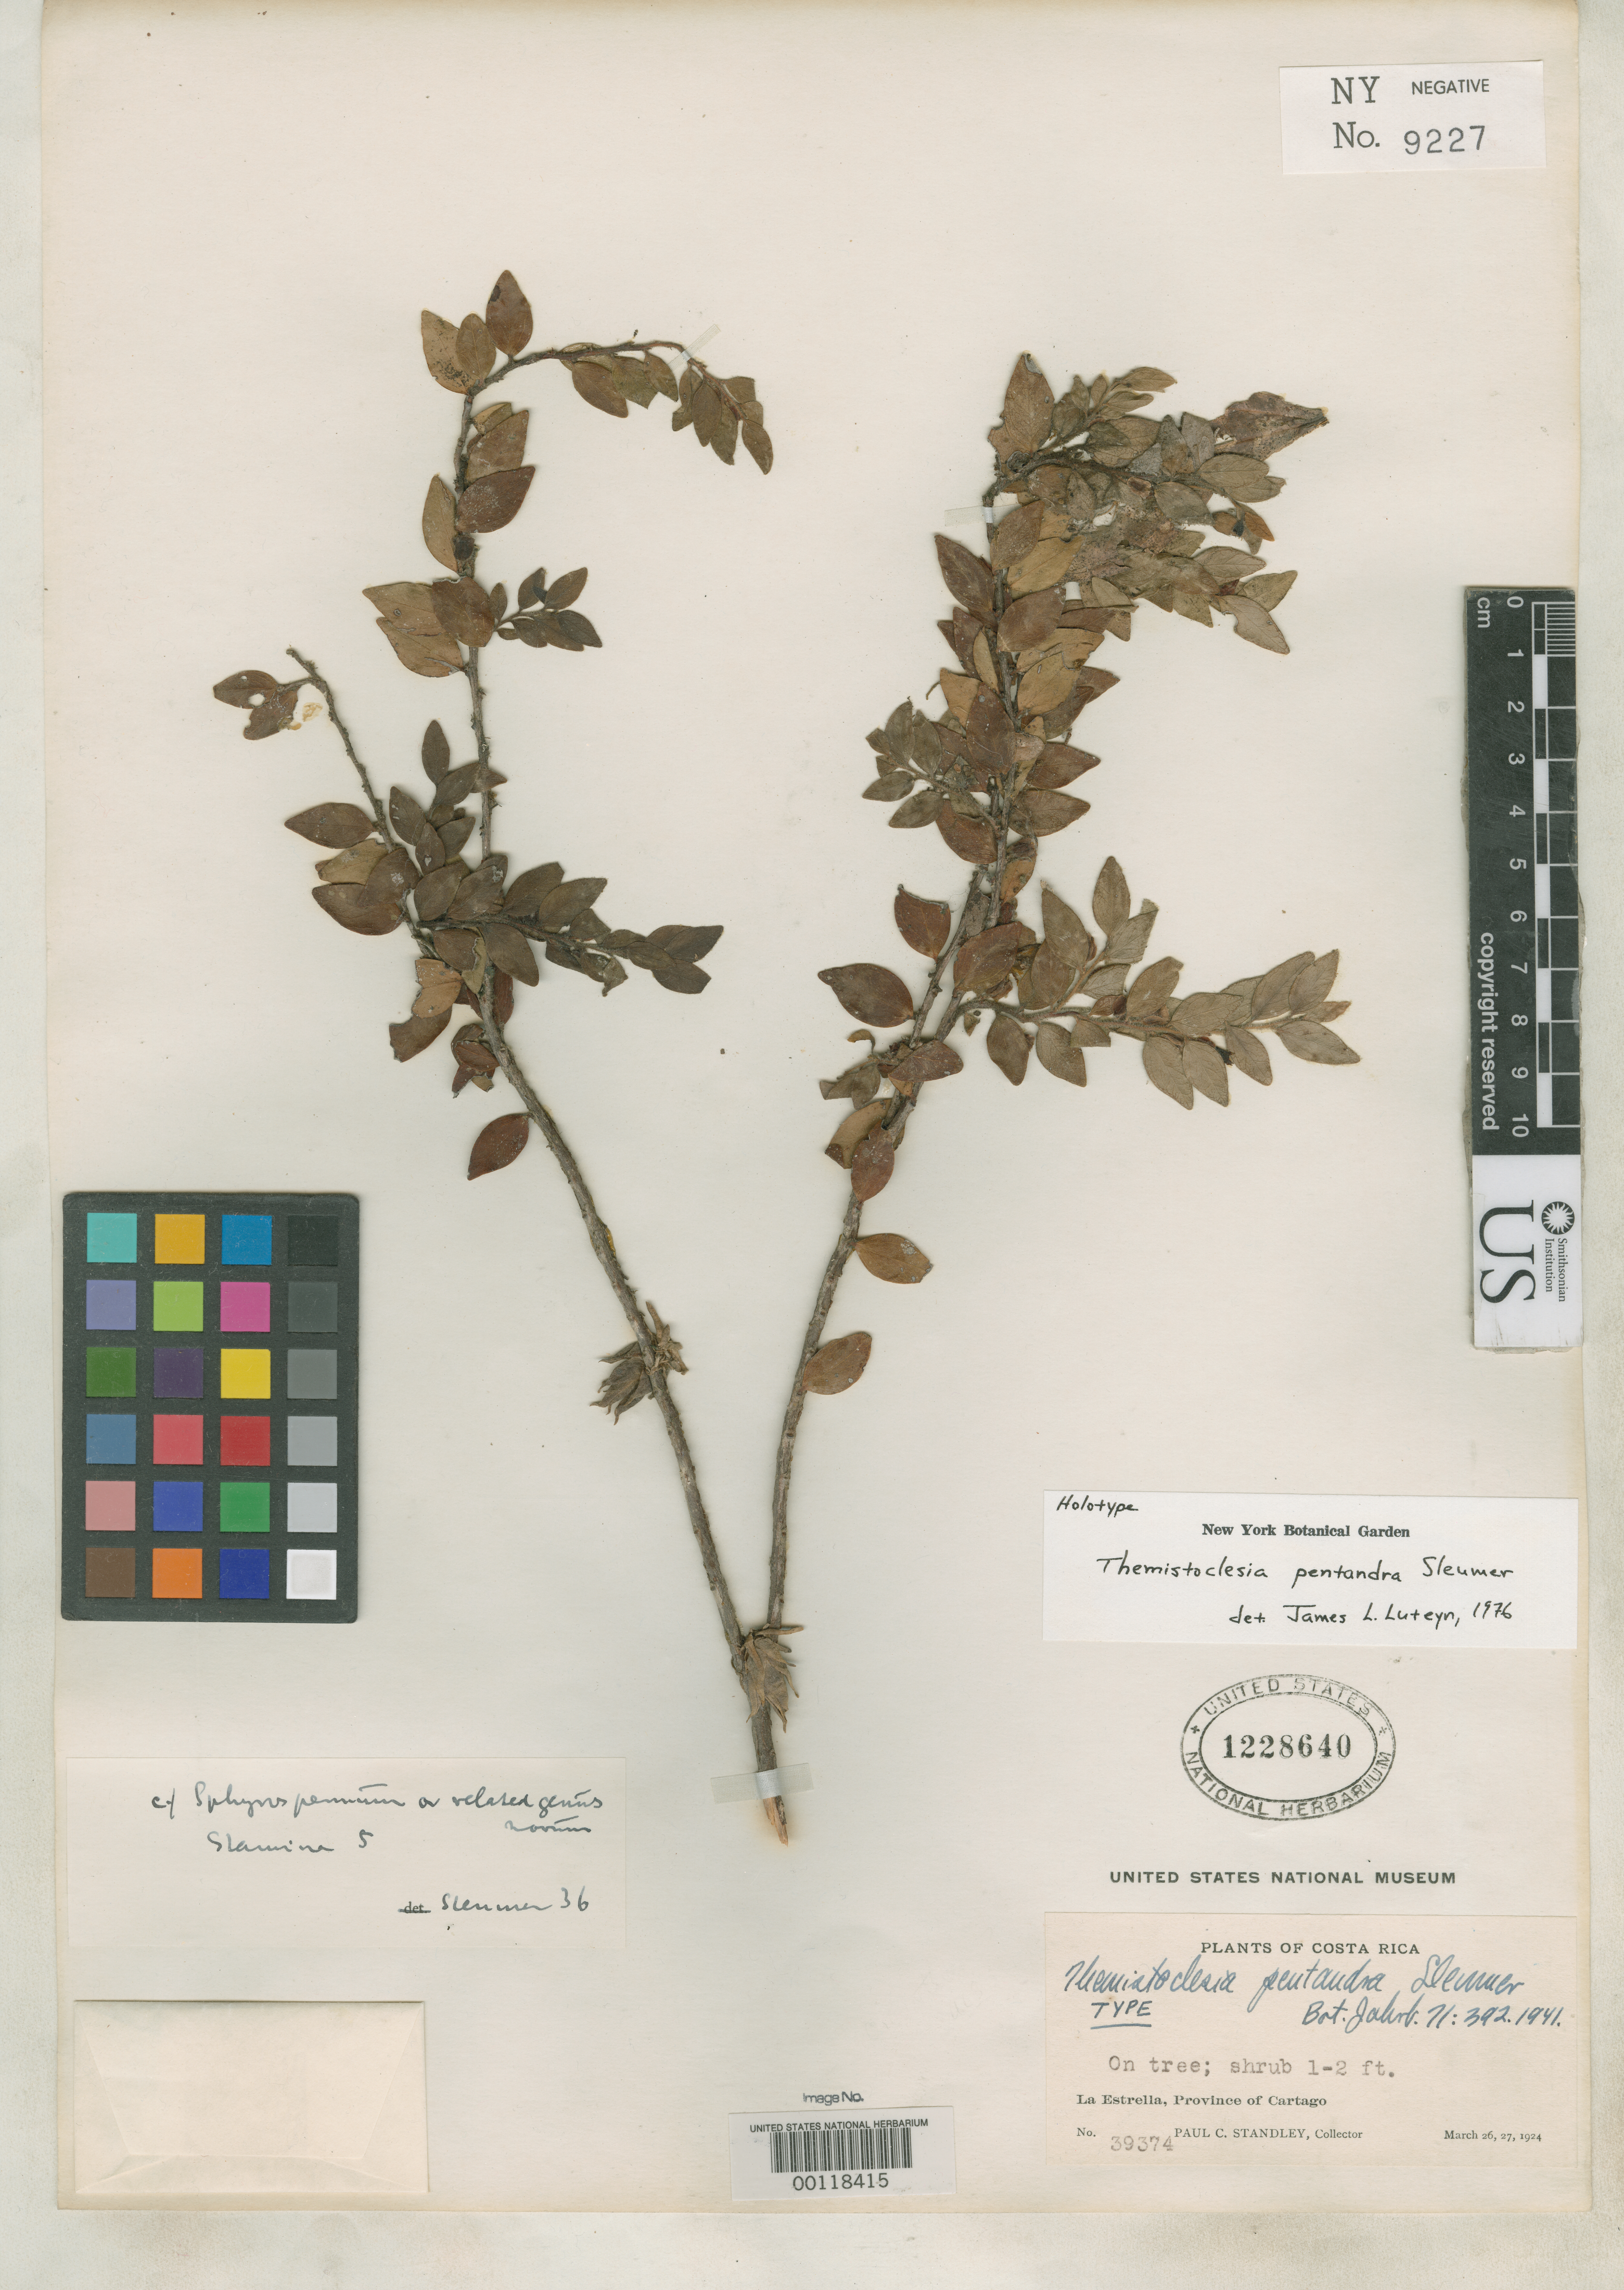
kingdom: Plantae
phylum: Tracheophyta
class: Magnoliopsida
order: Ericales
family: Ericaceae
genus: Themistoclesia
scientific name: Themistoclesia pentandra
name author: Sleumer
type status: Holotype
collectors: P. C. Standley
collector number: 39374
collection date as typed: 26 Mar 1924 to 27 Mar 1924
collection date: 1924-03-26/1924-03-27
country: Costa Rica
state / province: Cartago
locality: La Estrella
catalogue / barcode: US 1228640